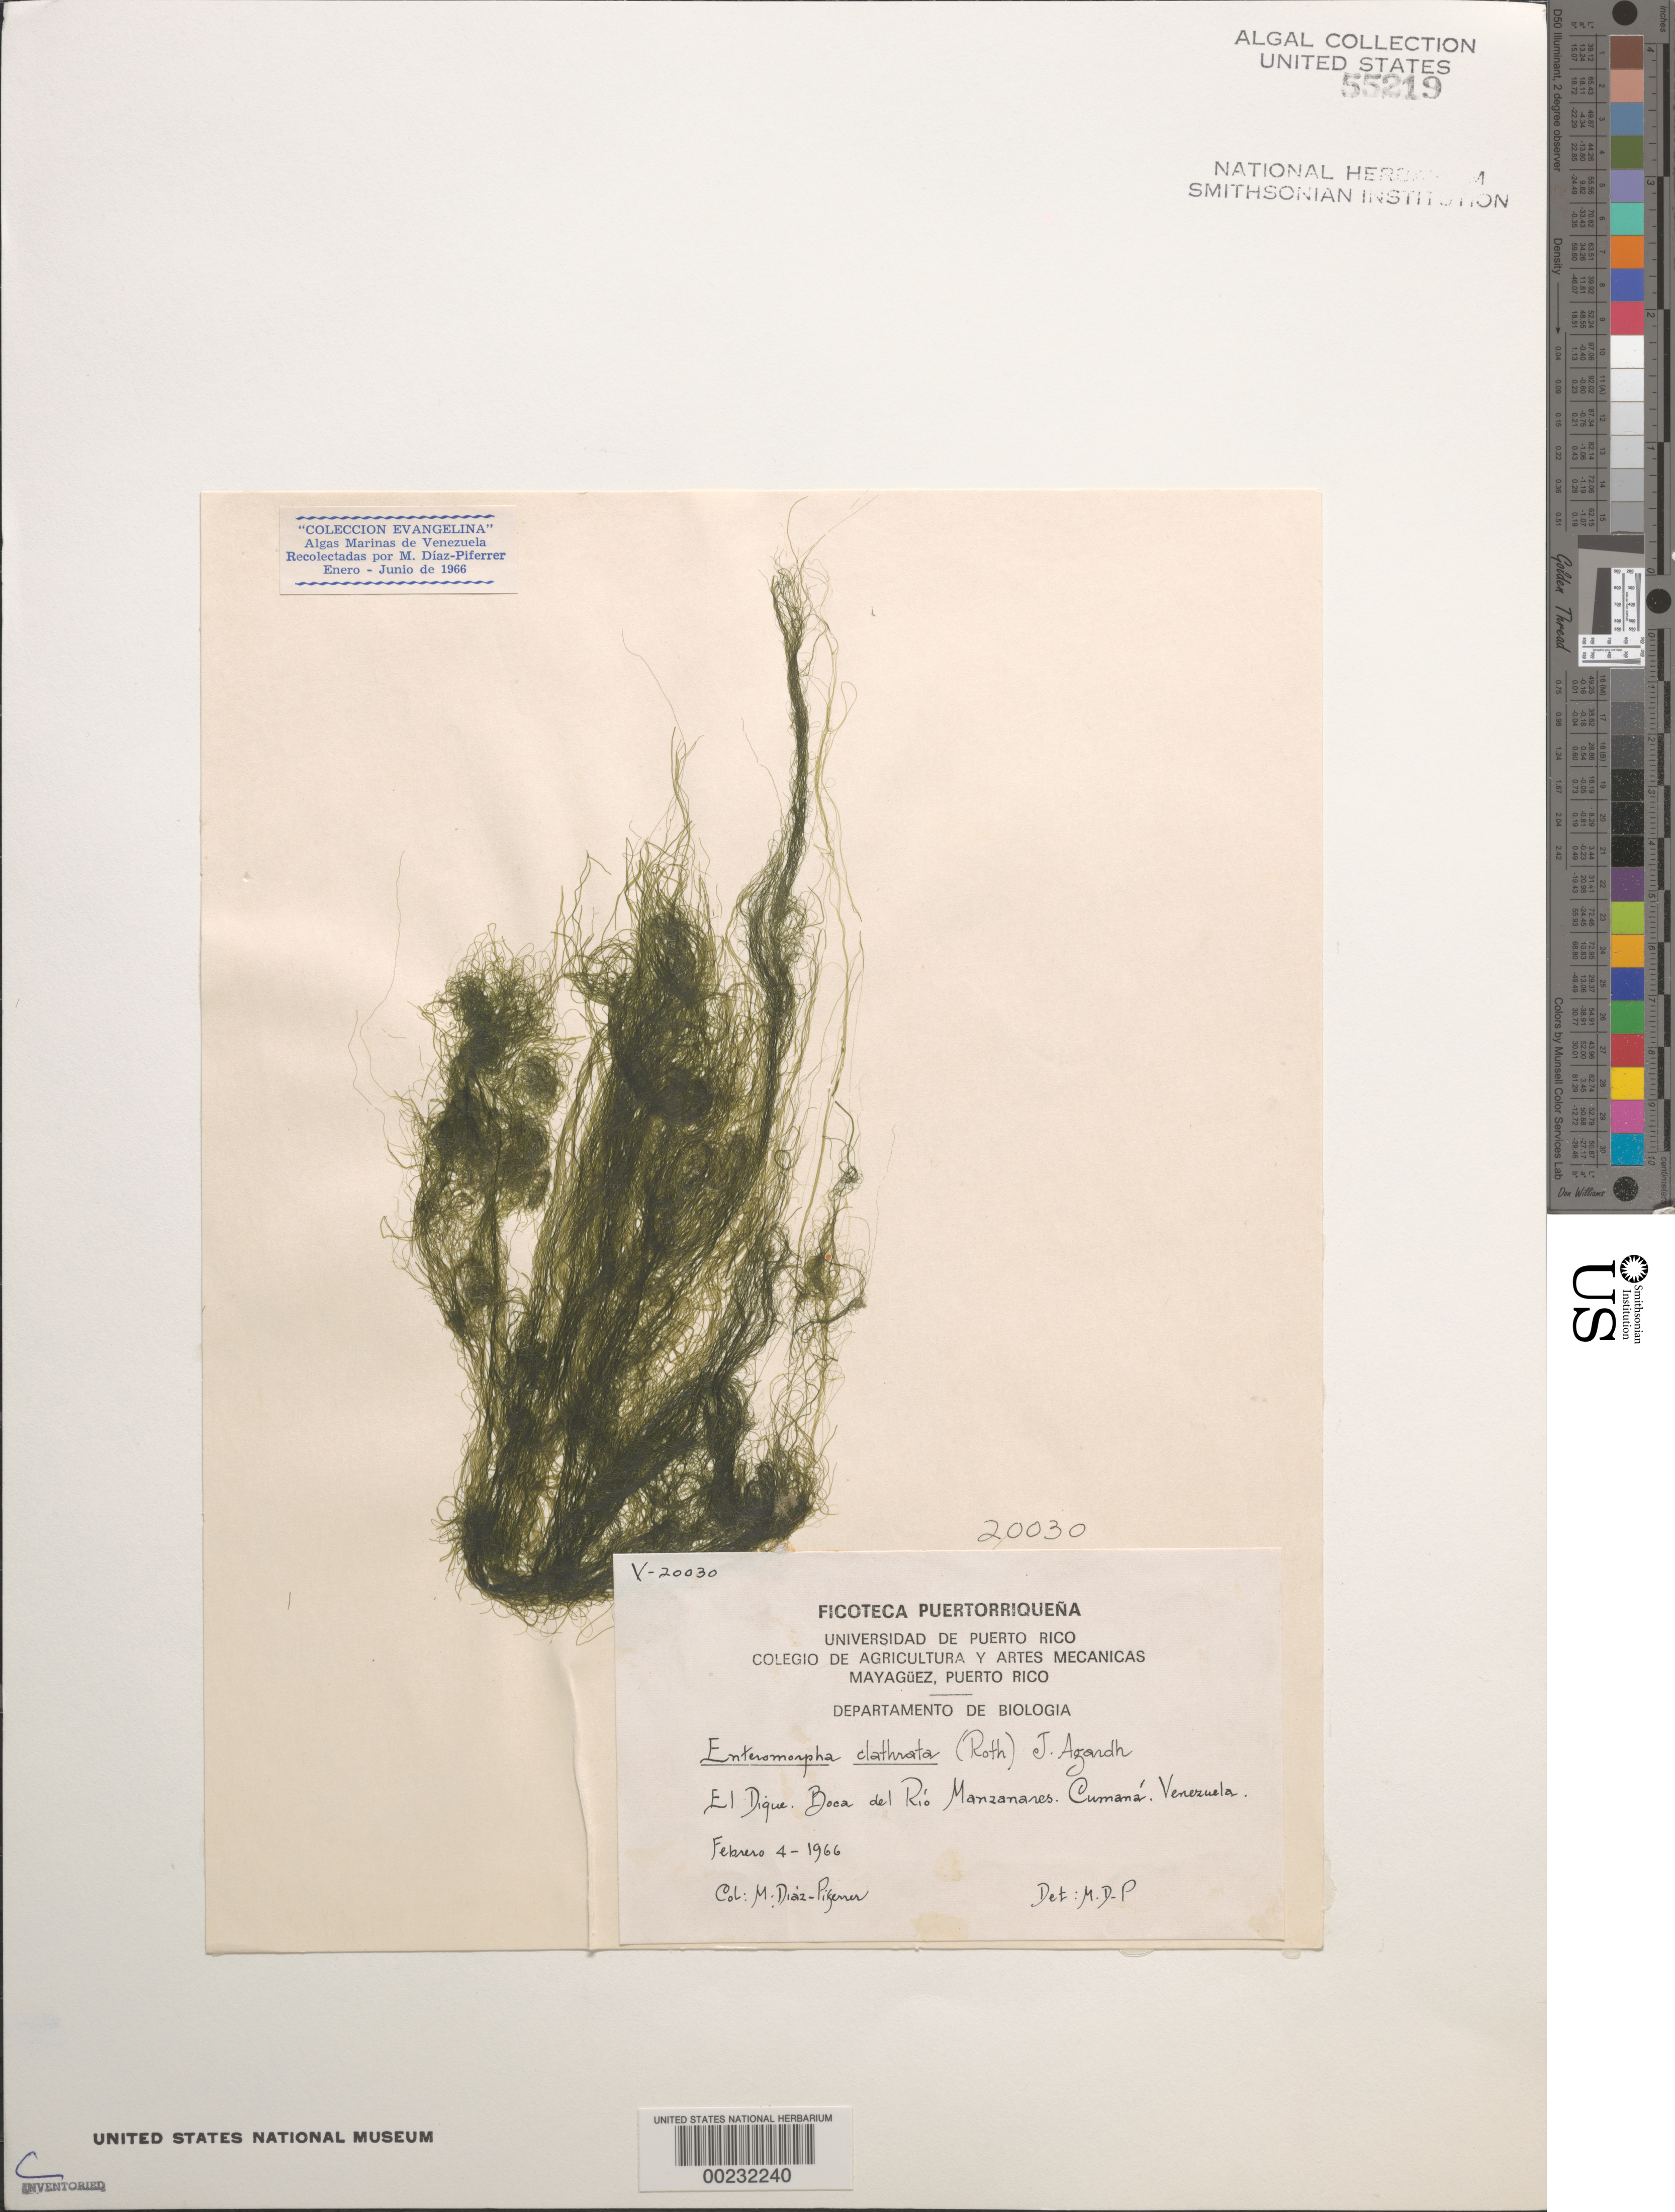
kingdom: Plantae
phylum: Chlorophyta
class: Ulvophyceae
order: Bryopsidales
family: Caulerpaceae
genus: Caulerpa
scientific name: Caulerpa chemnitzia var. vanbossae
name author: (Setch. & N.L. Gardner) Fern.-Garcia & Riosm.-Rod.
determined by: Algae name updating Project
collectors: M. Diaz-Piferrer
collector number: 20030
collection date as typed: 04 Feb 1966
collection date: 1966-02-04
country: Venezuela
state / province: Sucre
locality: Cumana, El Dique, Rio Manzanares mouth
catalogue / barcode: US 55219